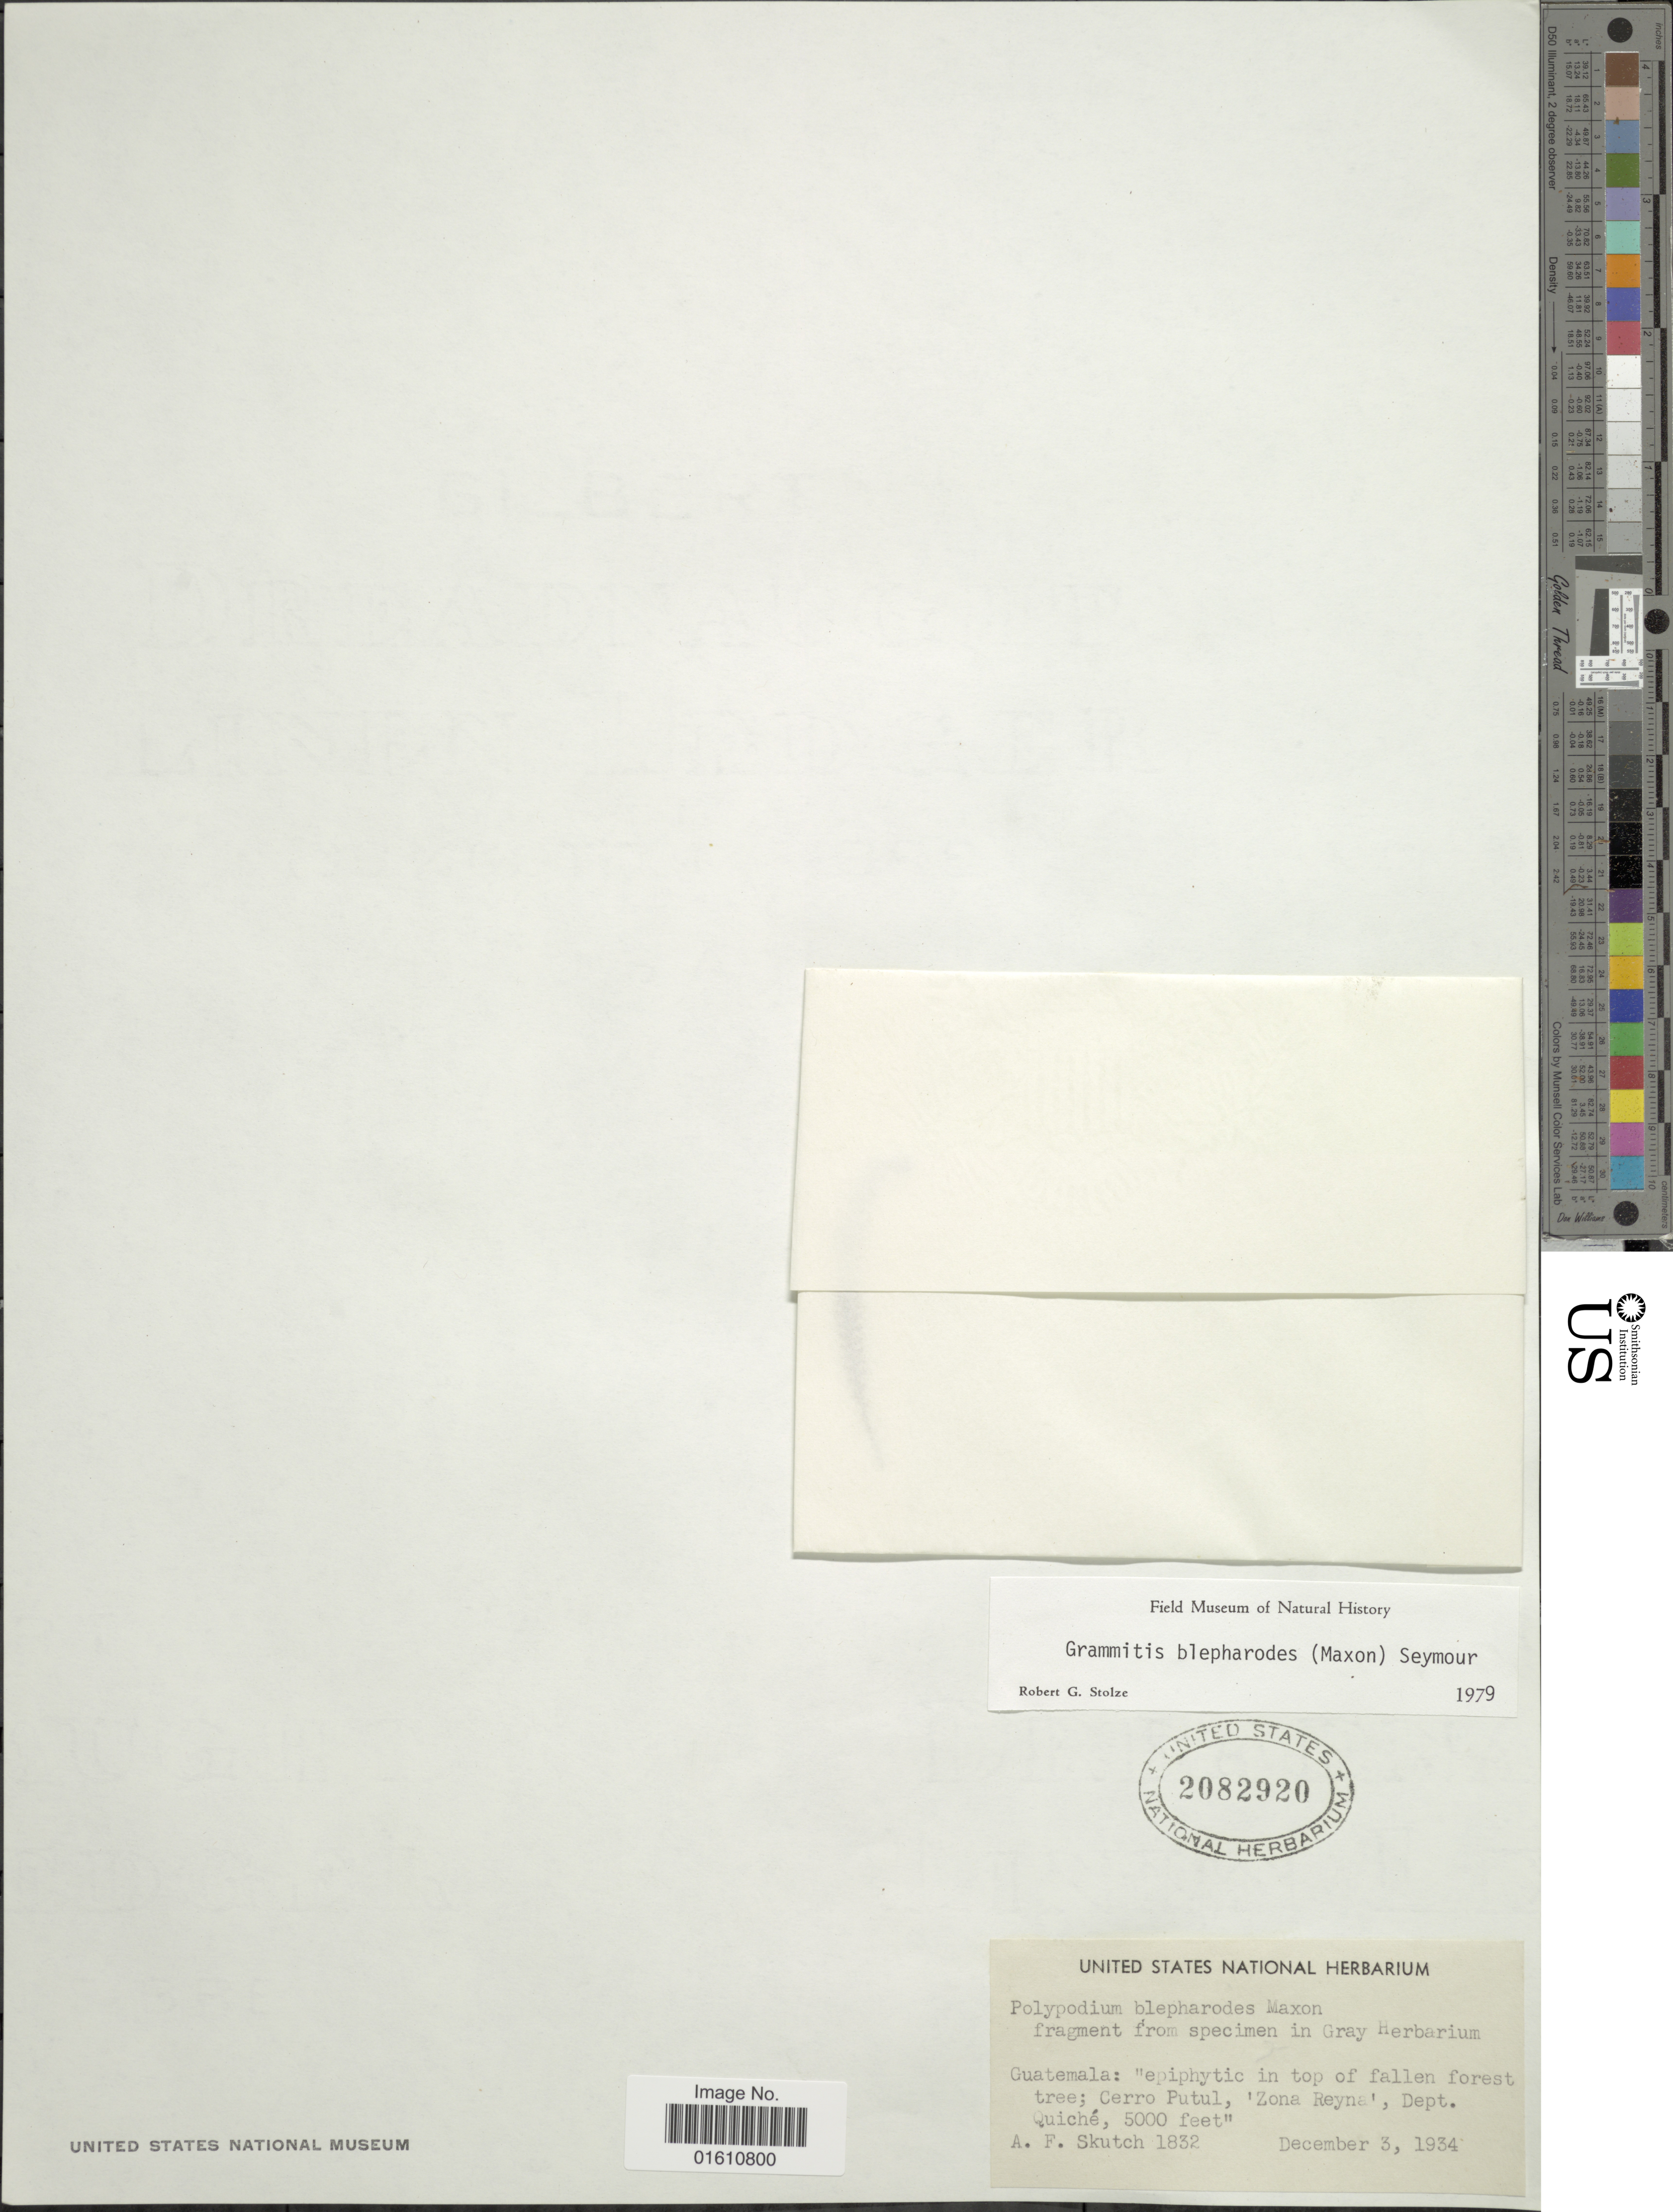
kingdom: Plantae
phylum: Tracheophyta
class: Polypodiopsida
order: Polypodiales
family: Polypodiaceae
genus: Moranopteris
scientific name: Moranopteris taenifolia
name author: (Jenman) R. Y. Hirai & J. Prado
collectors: A. F. Skutch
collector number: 1832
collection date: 1934-12-03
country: Guatemala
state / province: El Quiché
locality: Guatemala: epiphytic in top of fallen forest tree; Cerro Putul, 'Zona Reyna', Dept. Quiche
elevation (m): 1524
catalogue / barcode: US 2082920